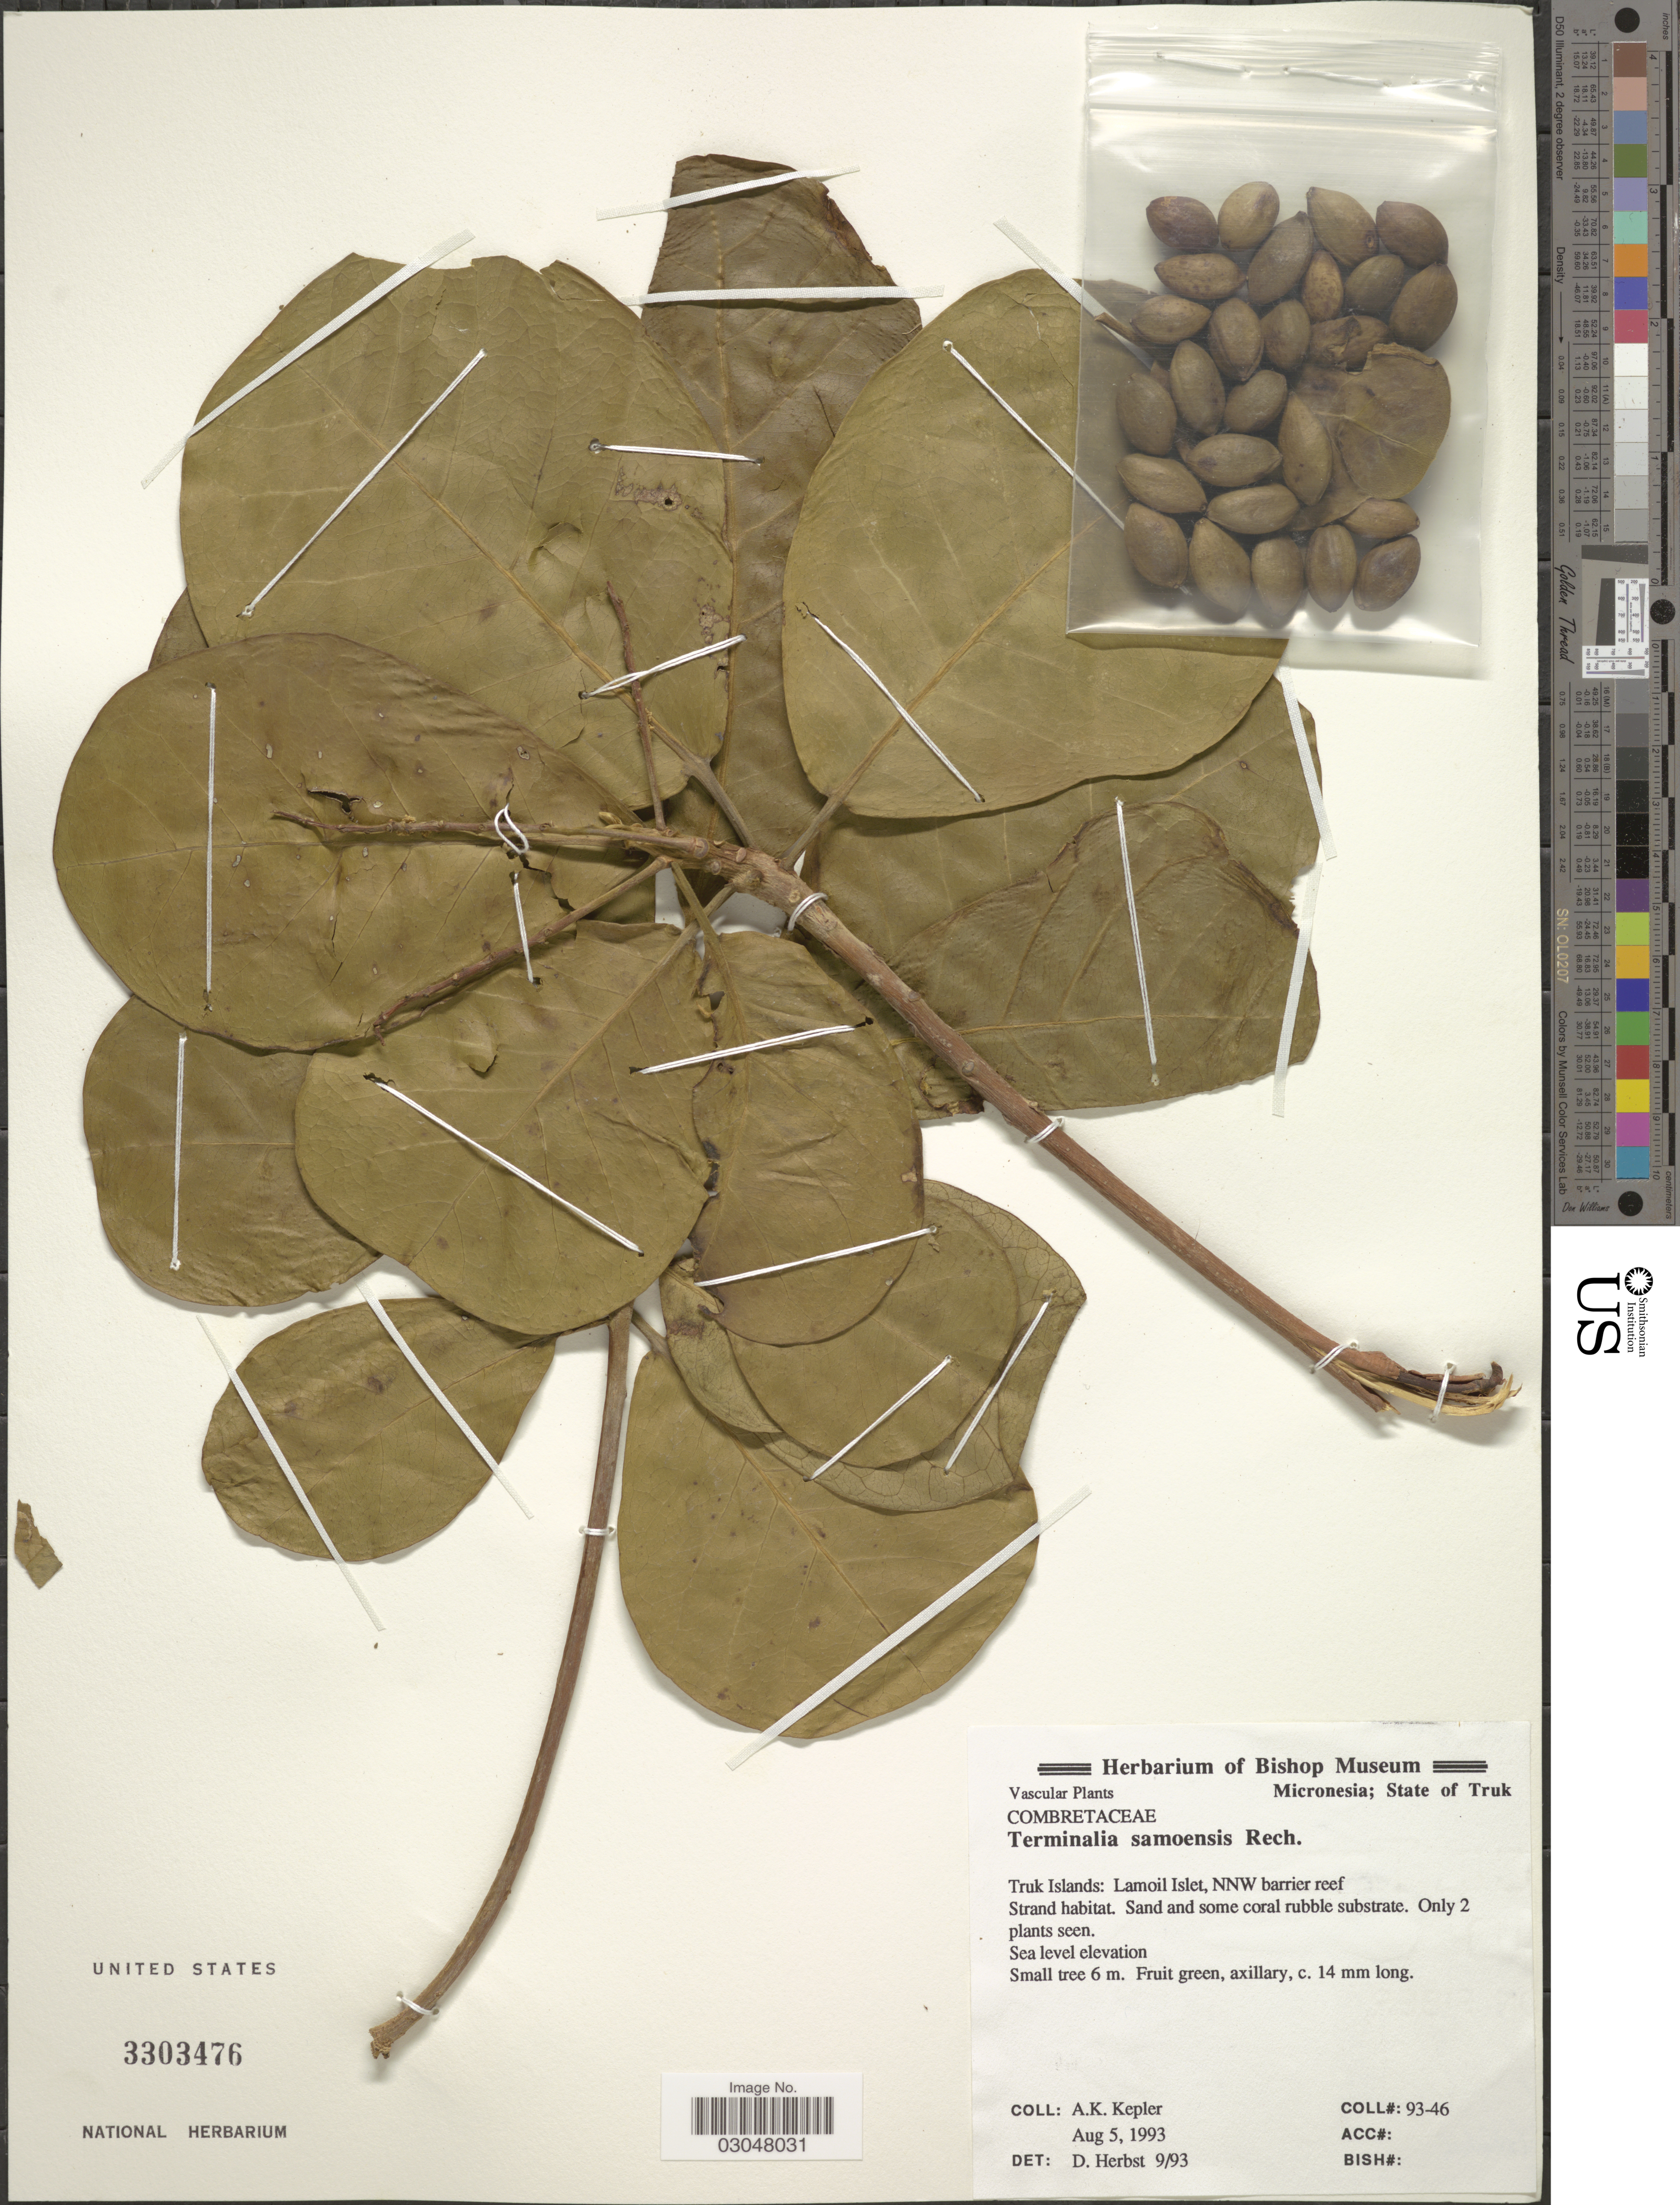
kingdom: Plantae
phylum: Tracheophyta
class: Magnoliopsida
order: Myrtales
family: Combretaceae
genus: Terminalia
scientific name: Terminalia samoensis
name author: Rech.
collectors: A. K. Kepler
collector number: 93-46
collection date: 1993-08-05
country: Micronesia, Federated States of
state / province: Truk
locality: Micronesia; State of Truk. Truk Islands: Lamoil Islet, NNW barrier reef.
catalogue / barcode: US 3303476